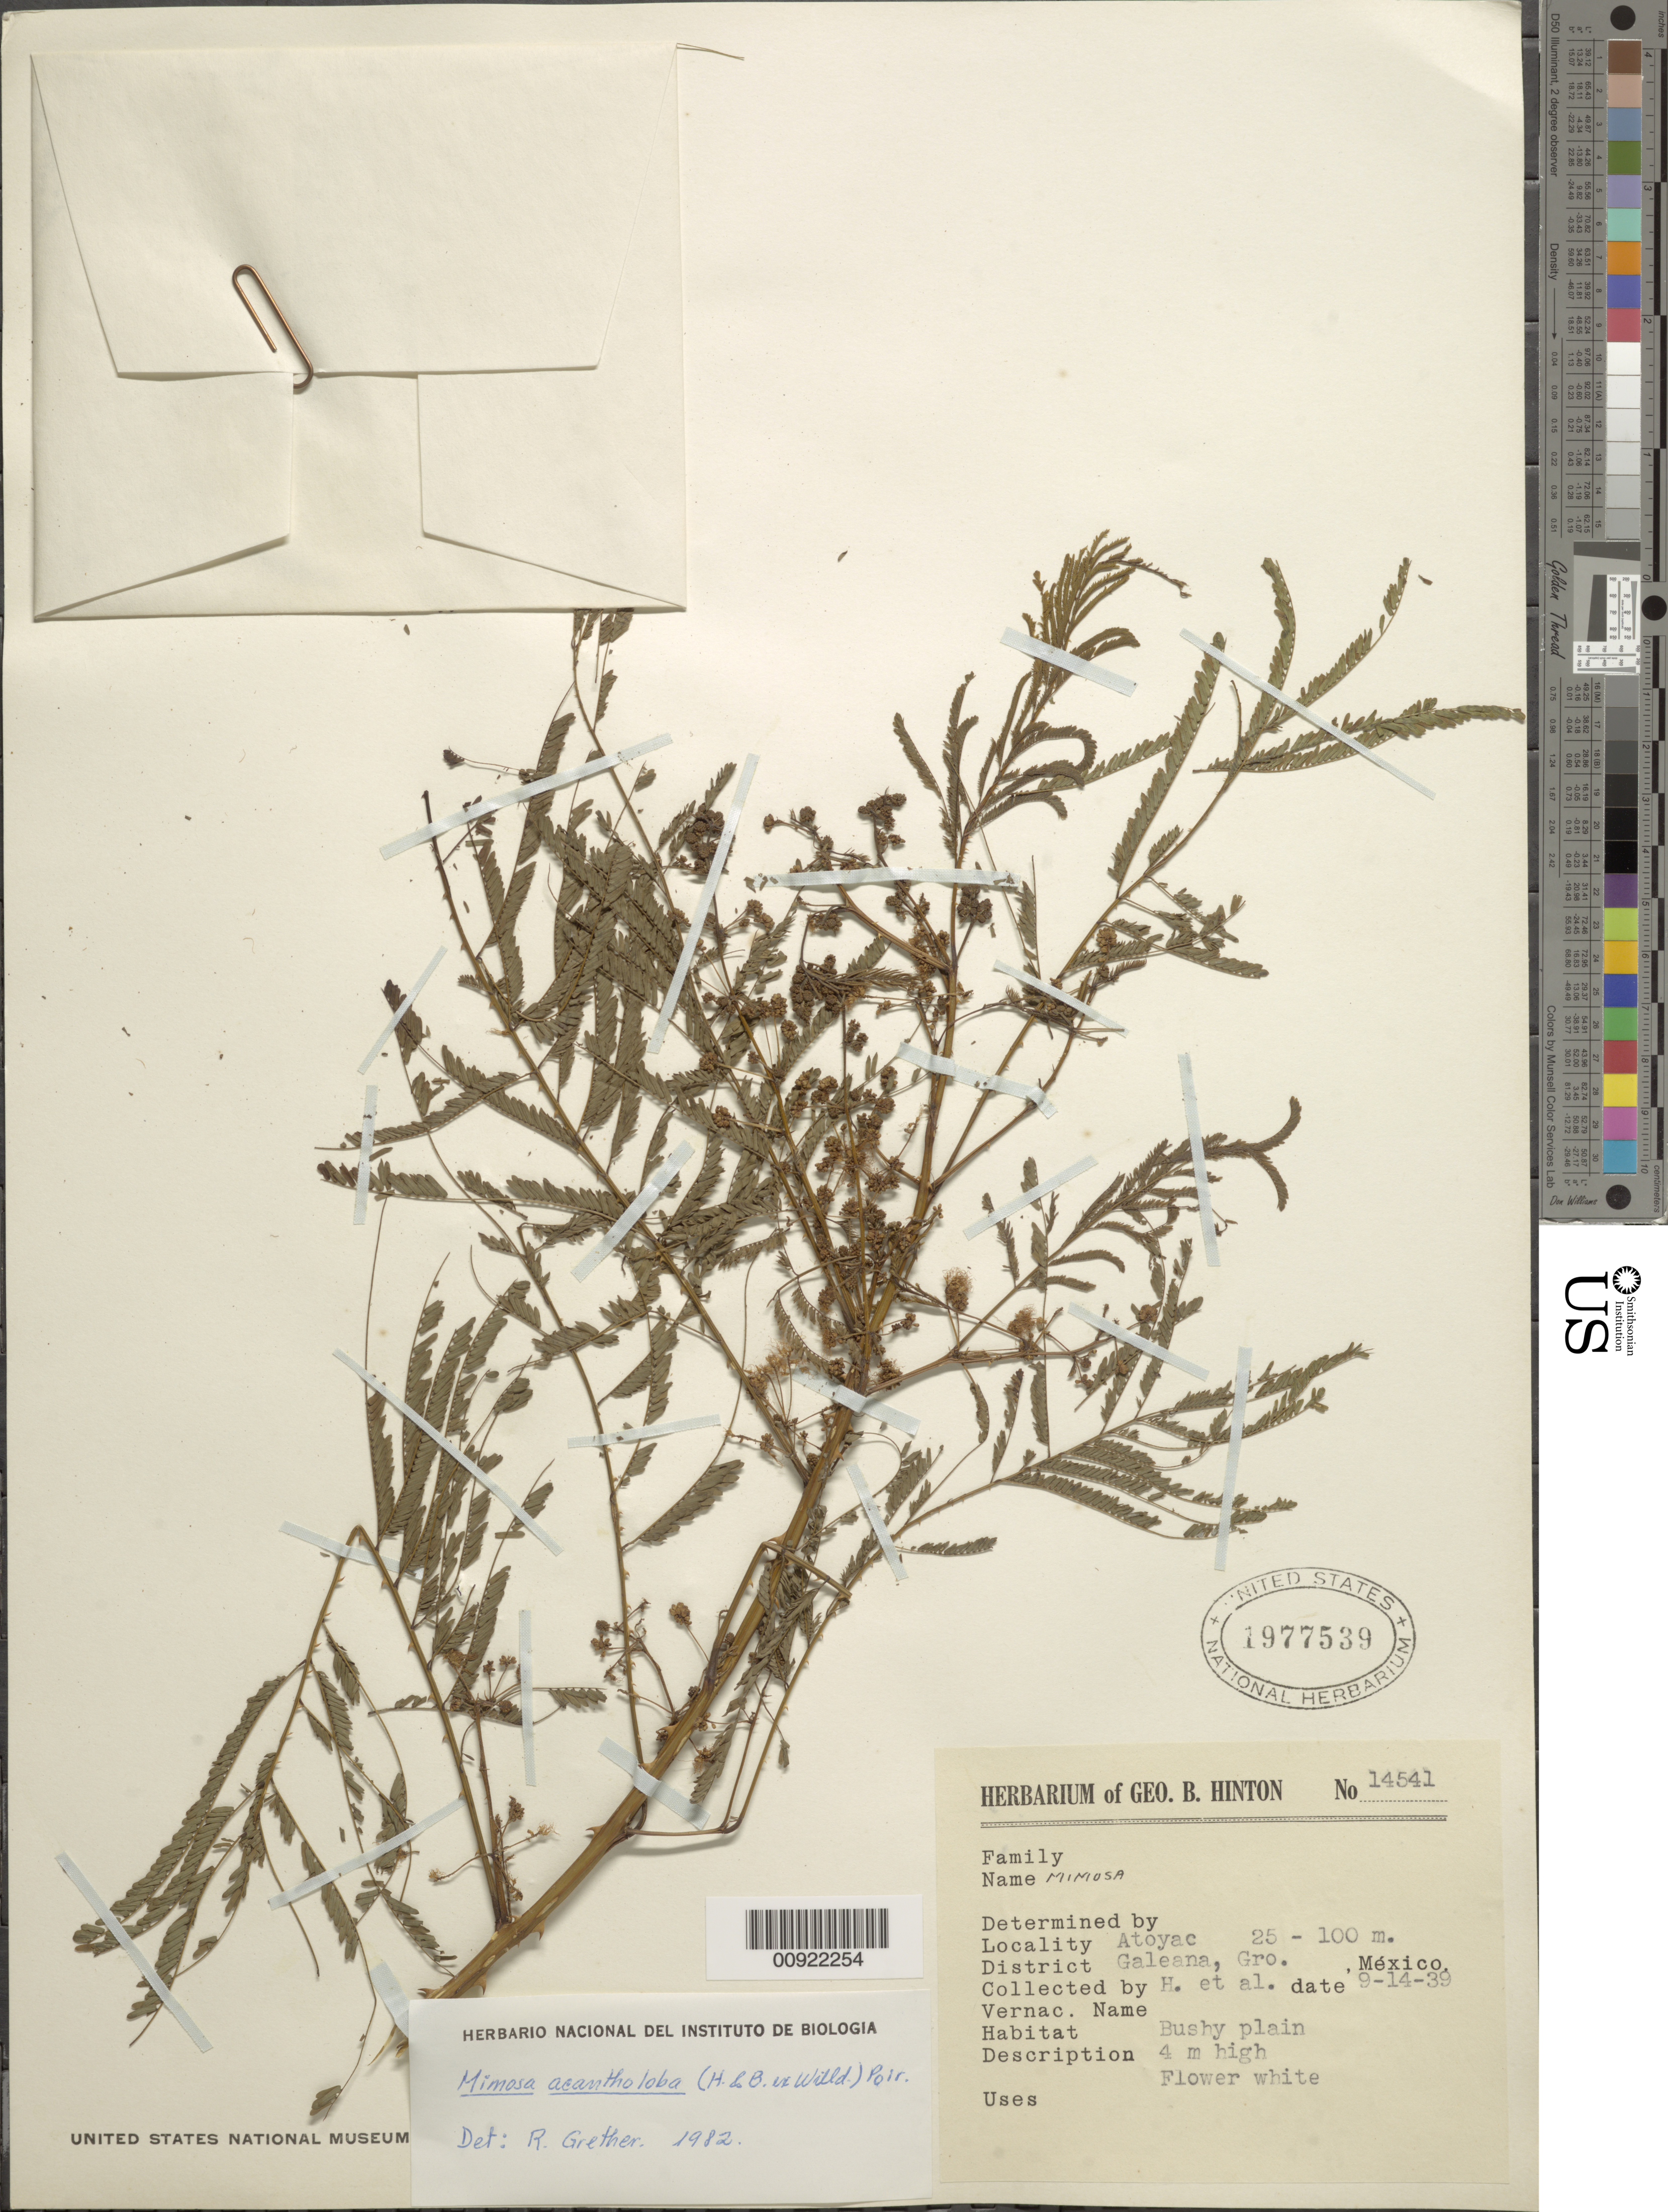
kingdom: Plantae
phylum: Tracheophyta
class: Magnoliopsida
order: Fabales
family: Fabaceae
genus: Mimosa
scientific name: Mimosa acantholoba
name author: (Willd.) Poir.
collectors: G. B. Hinton & et al.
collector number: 14541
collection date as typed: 14 Sep 1939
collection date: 1939-09-14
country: Mexico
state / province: Guerrero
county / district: Galeana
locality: Atoyac, District Galeana, Guerrero.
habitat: Bushy plain.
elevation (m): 100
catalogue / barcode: US 1977539